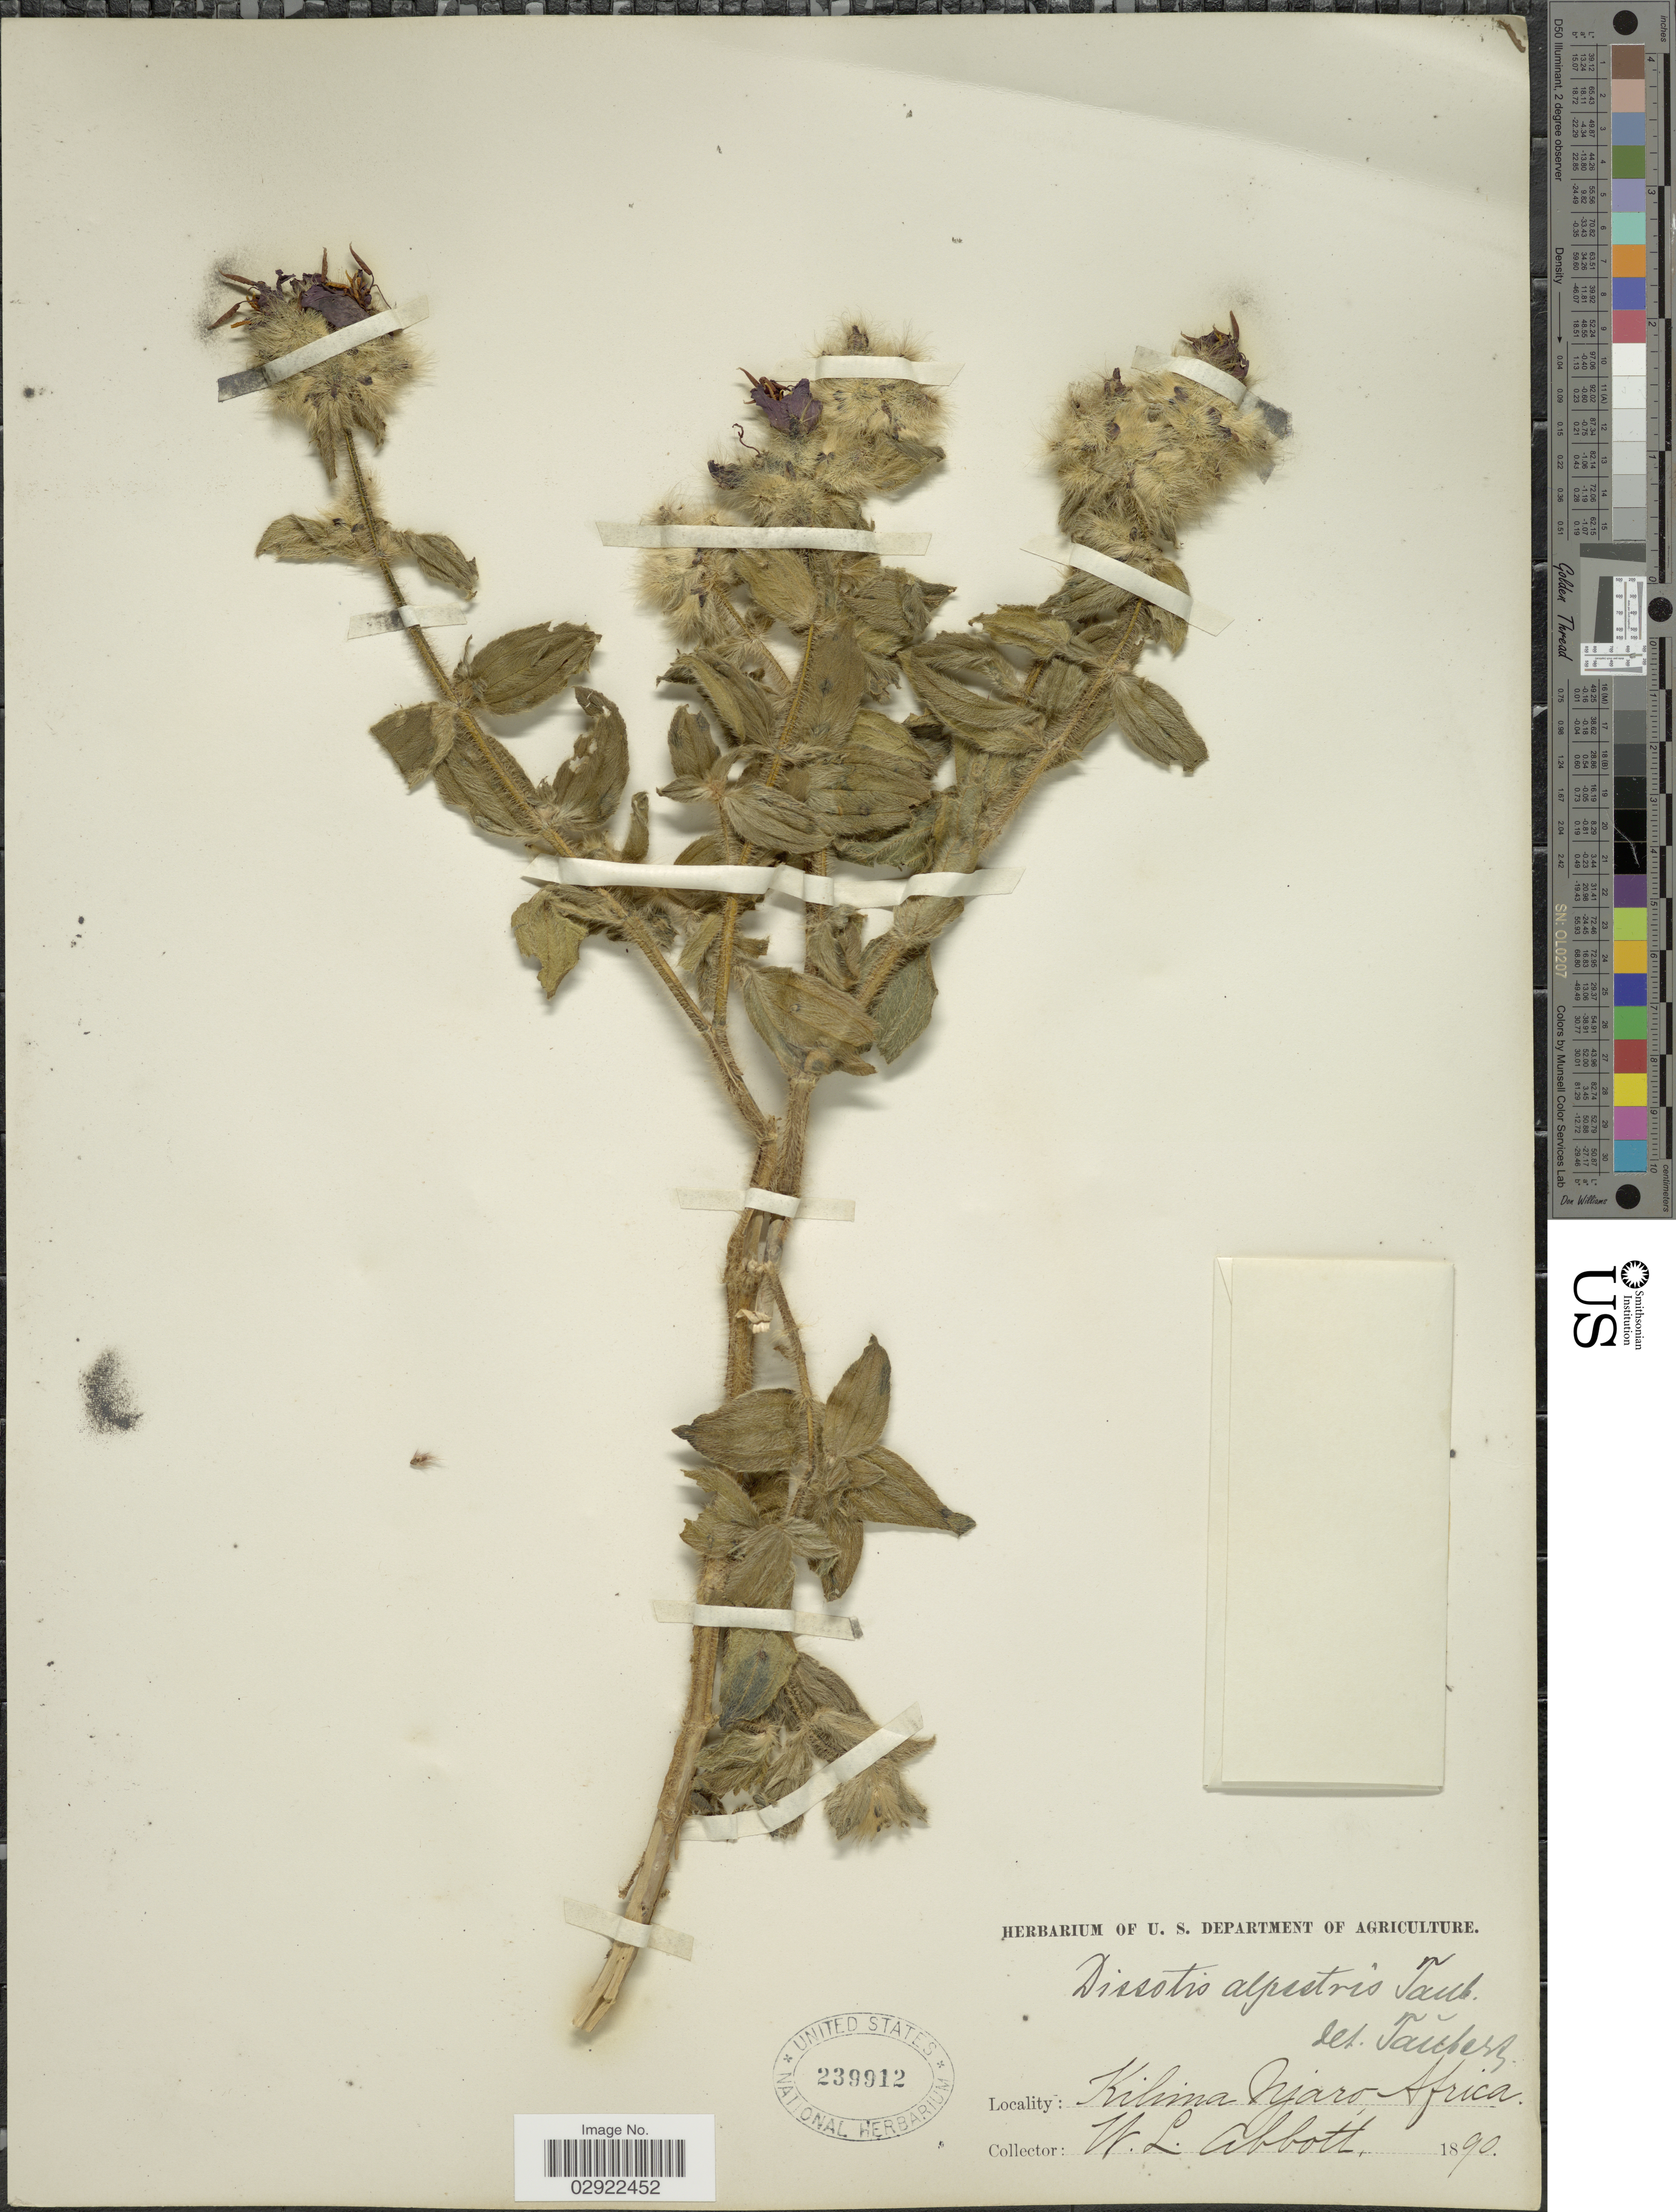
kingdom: Plantae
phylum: Tracheophyta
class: Magnoliopsida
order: Myrtales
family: Melastomataceae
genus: Nerophila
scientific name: Nerophila senegambiensis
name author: (Guill. & Perr.) Ver.-Lib. & R.D. Stone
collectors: W. L. Abbott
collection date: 1890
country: Tanzania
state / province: Kilimanjaro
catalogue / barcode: US 239912